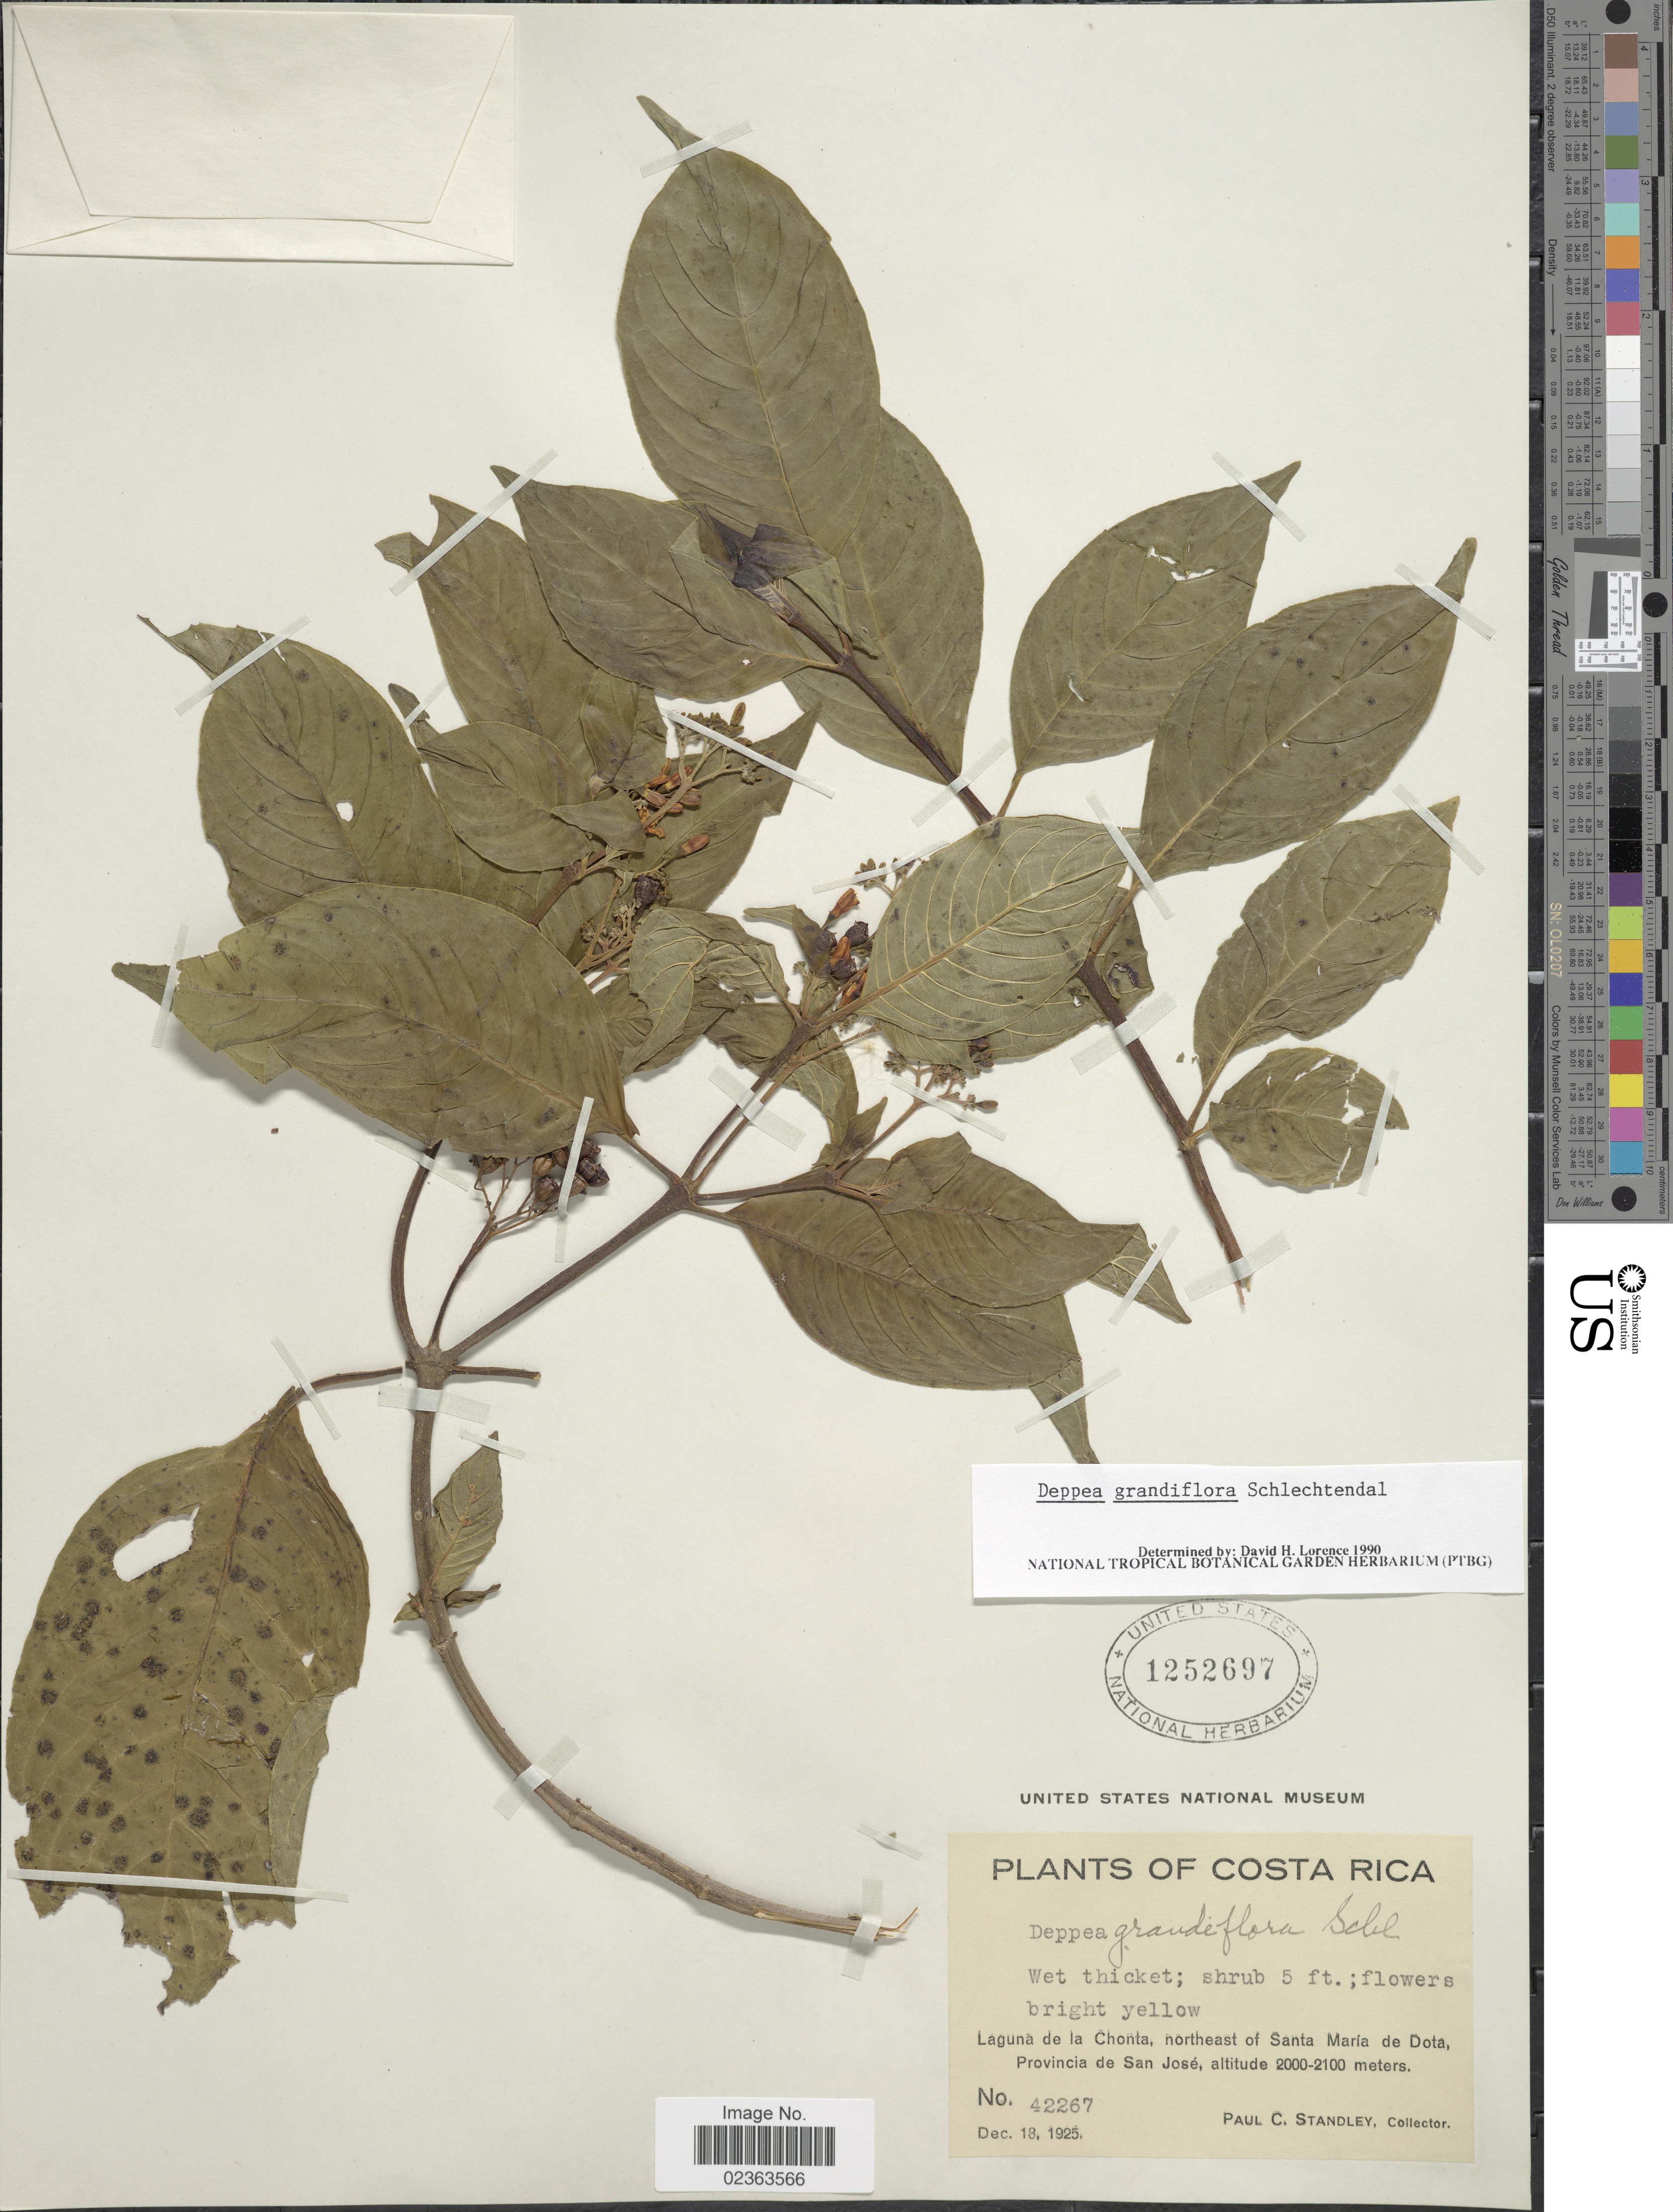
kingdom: Plantae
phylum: Tracheophyta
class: Magnoliopsida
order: Gentianales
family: Rubiaceae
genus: Deppea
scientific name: Deppea grandiflora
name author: Schltdl.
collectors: P. C. Standley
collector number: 42267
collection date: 1925-12-18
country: Costa Rica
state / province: San José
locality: Wet thicket; Laguna de la Chonta, northeast of Santa Maria de Dota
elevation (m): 2000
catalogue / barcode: US 1252697